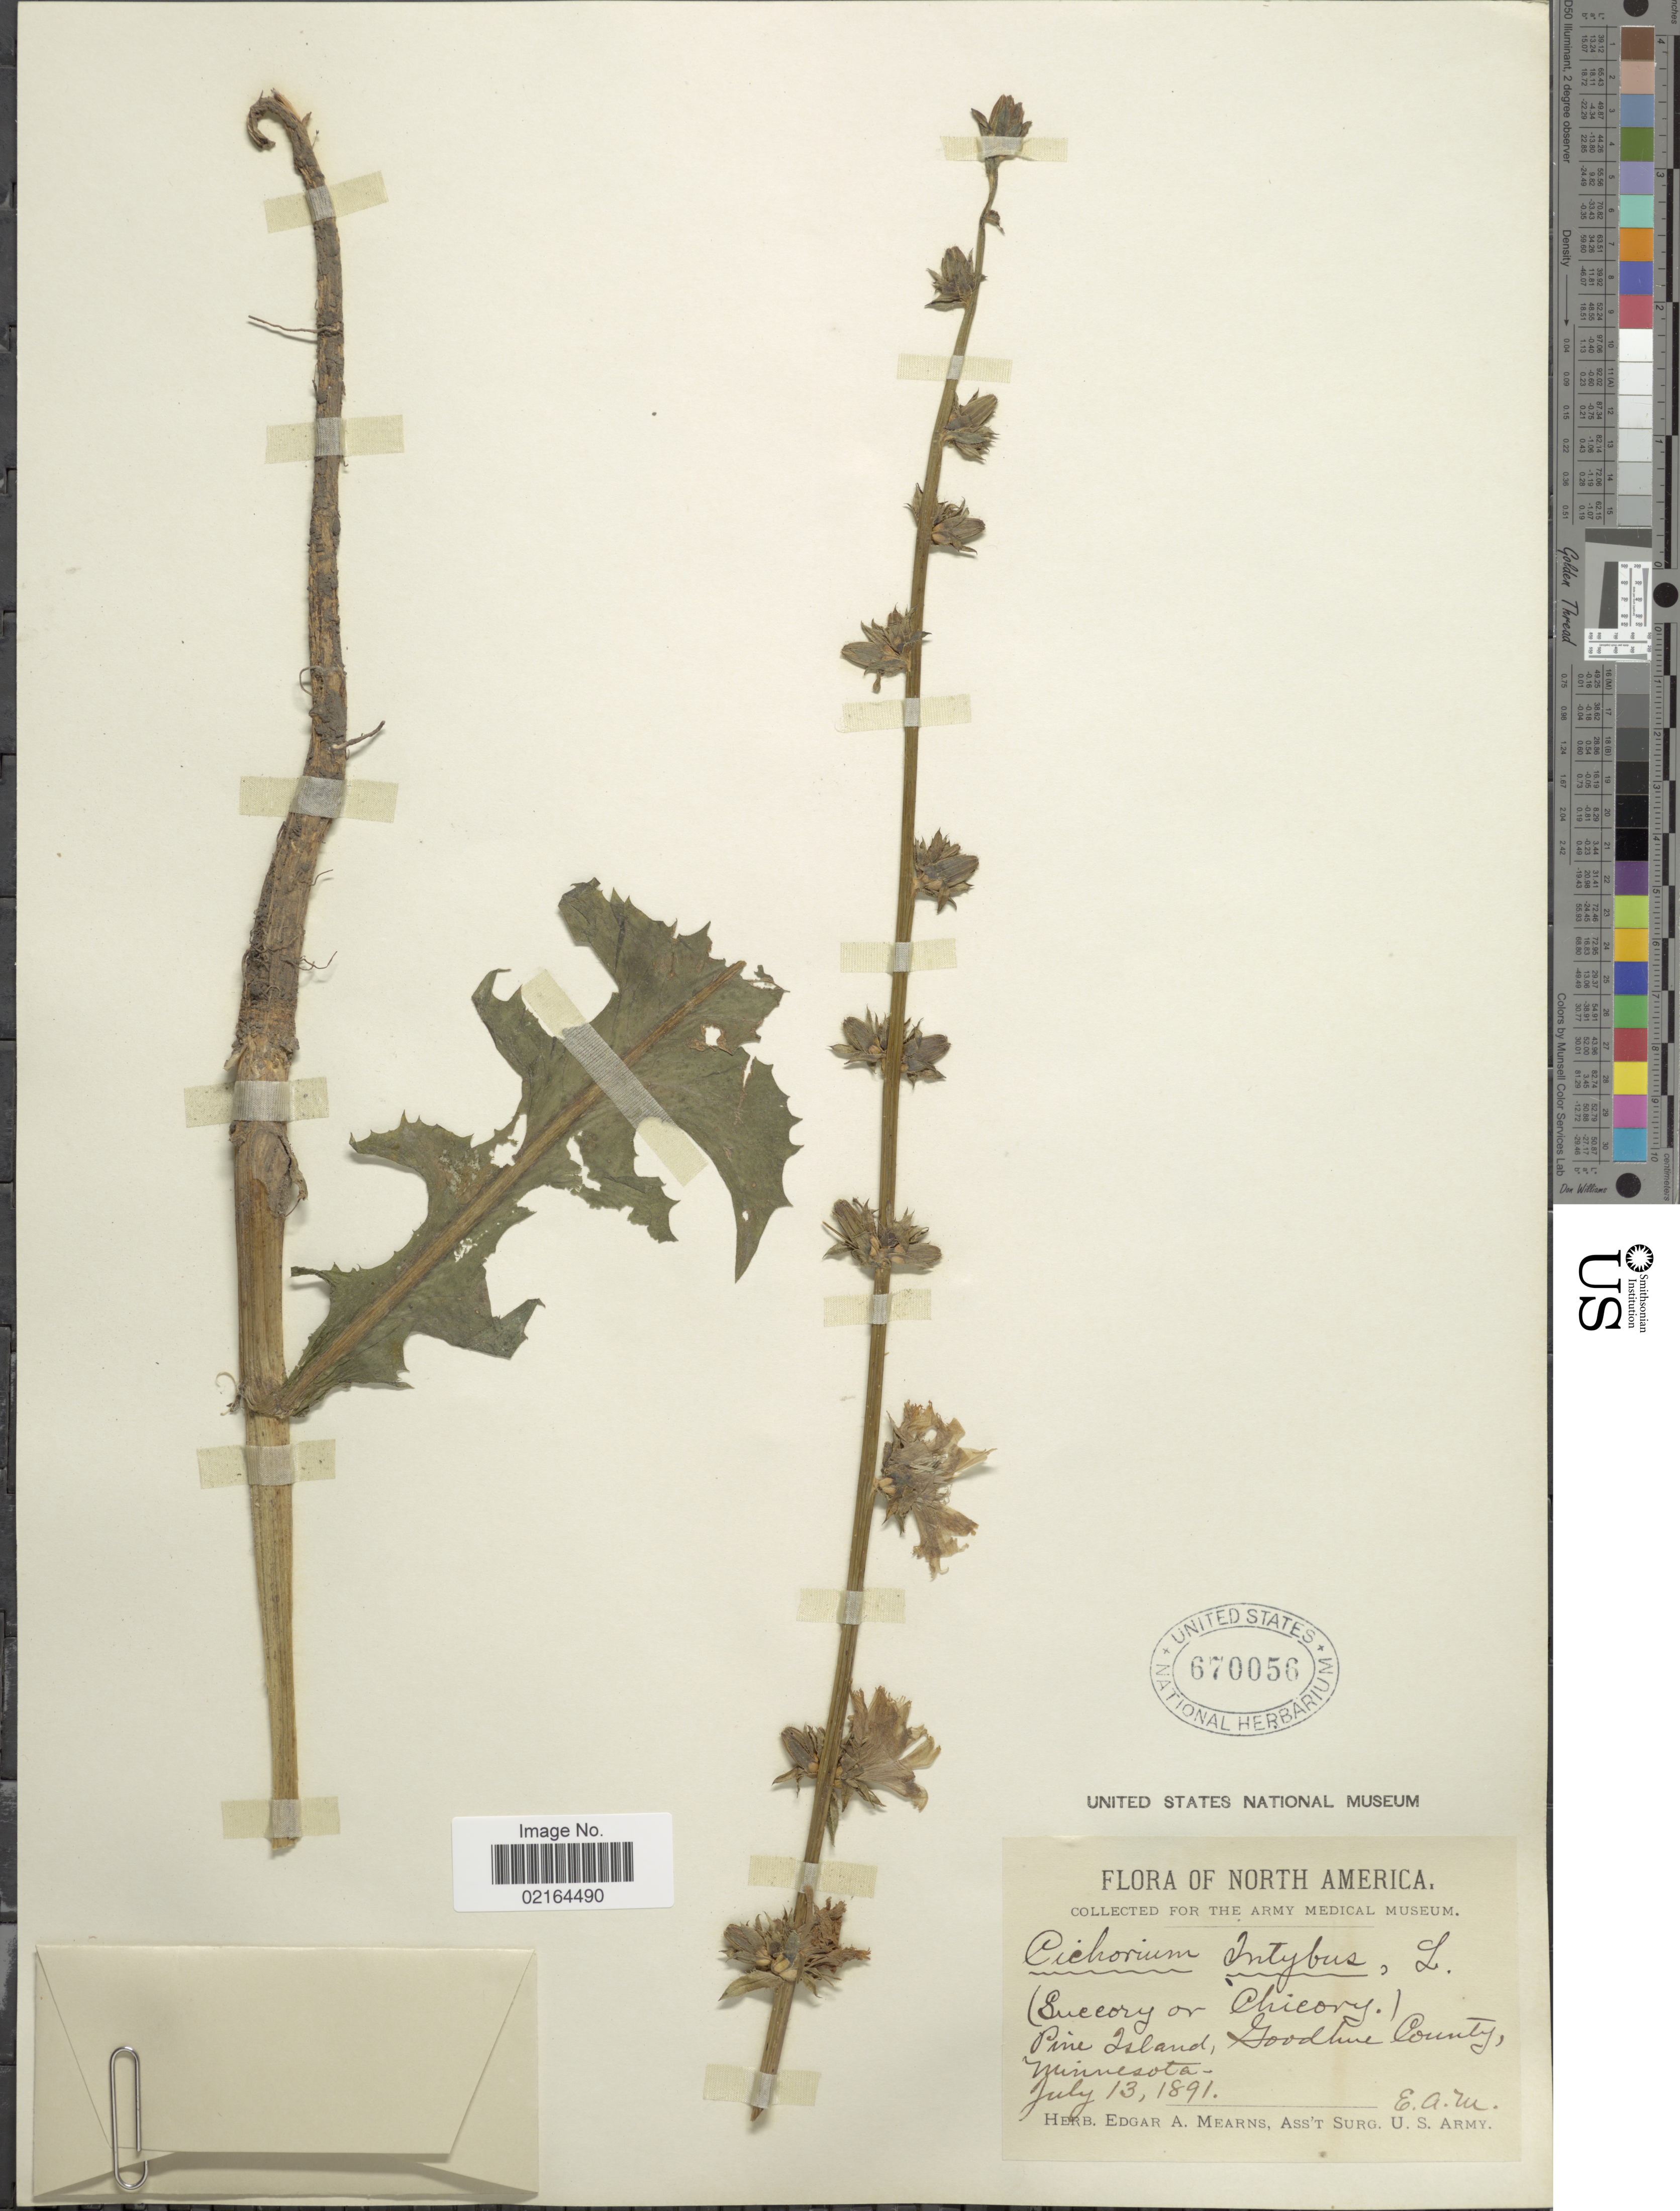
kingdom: Plantae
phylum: Tracheophyta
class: Magnoliopsida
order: Asterales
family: Asteraceae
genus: Cichorium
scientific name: Cichorium intybus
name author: L.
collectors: E. A. Mearns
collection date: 1891-07-13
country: United States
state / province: Minnesota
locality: Pine Island, Goodline County, Minnesota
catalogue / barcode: US 670056